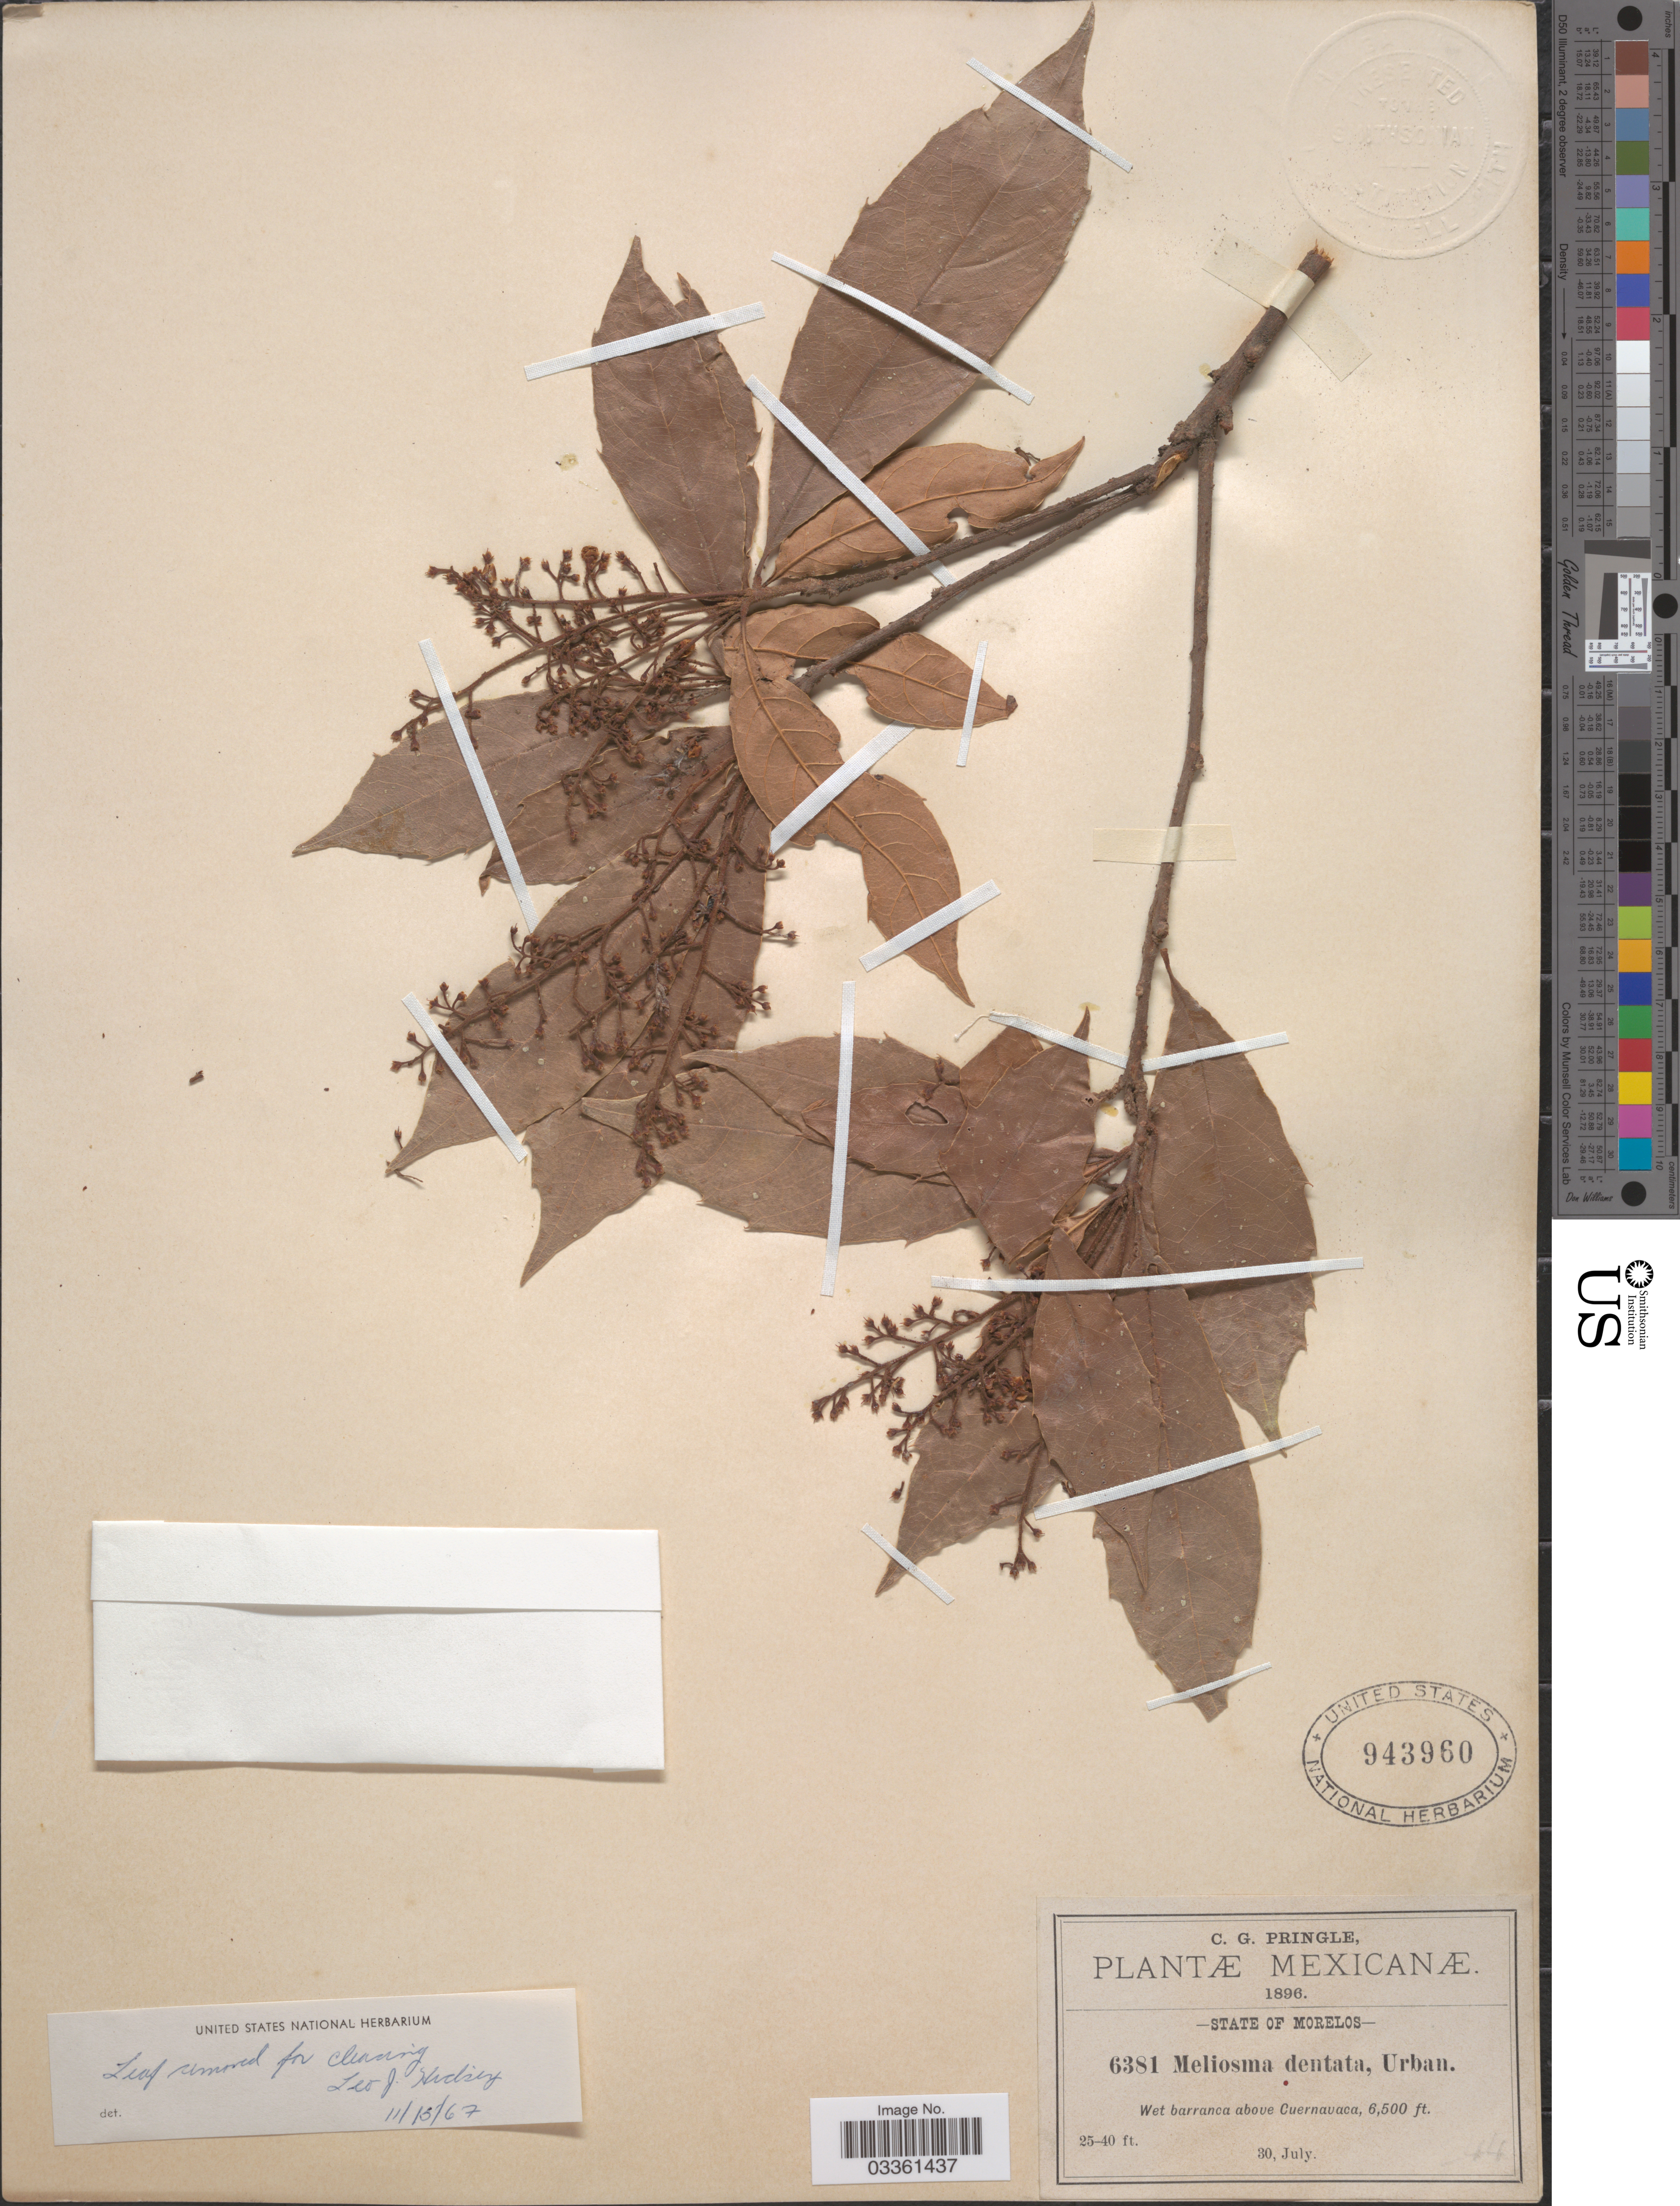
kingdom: Plantae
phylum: Tracheophyta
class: Magnoliopsida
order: Proteales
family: Sabiaceae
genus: Meliosma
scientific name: Meliosma dentata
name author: (Liebm.) Urb.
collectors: C. G. Pringle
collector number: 6381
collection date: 1896-07-30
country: Mexico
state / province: Morelos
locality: Wet barranca above Cuernavaca.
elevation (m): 1981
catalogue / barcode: US 943960